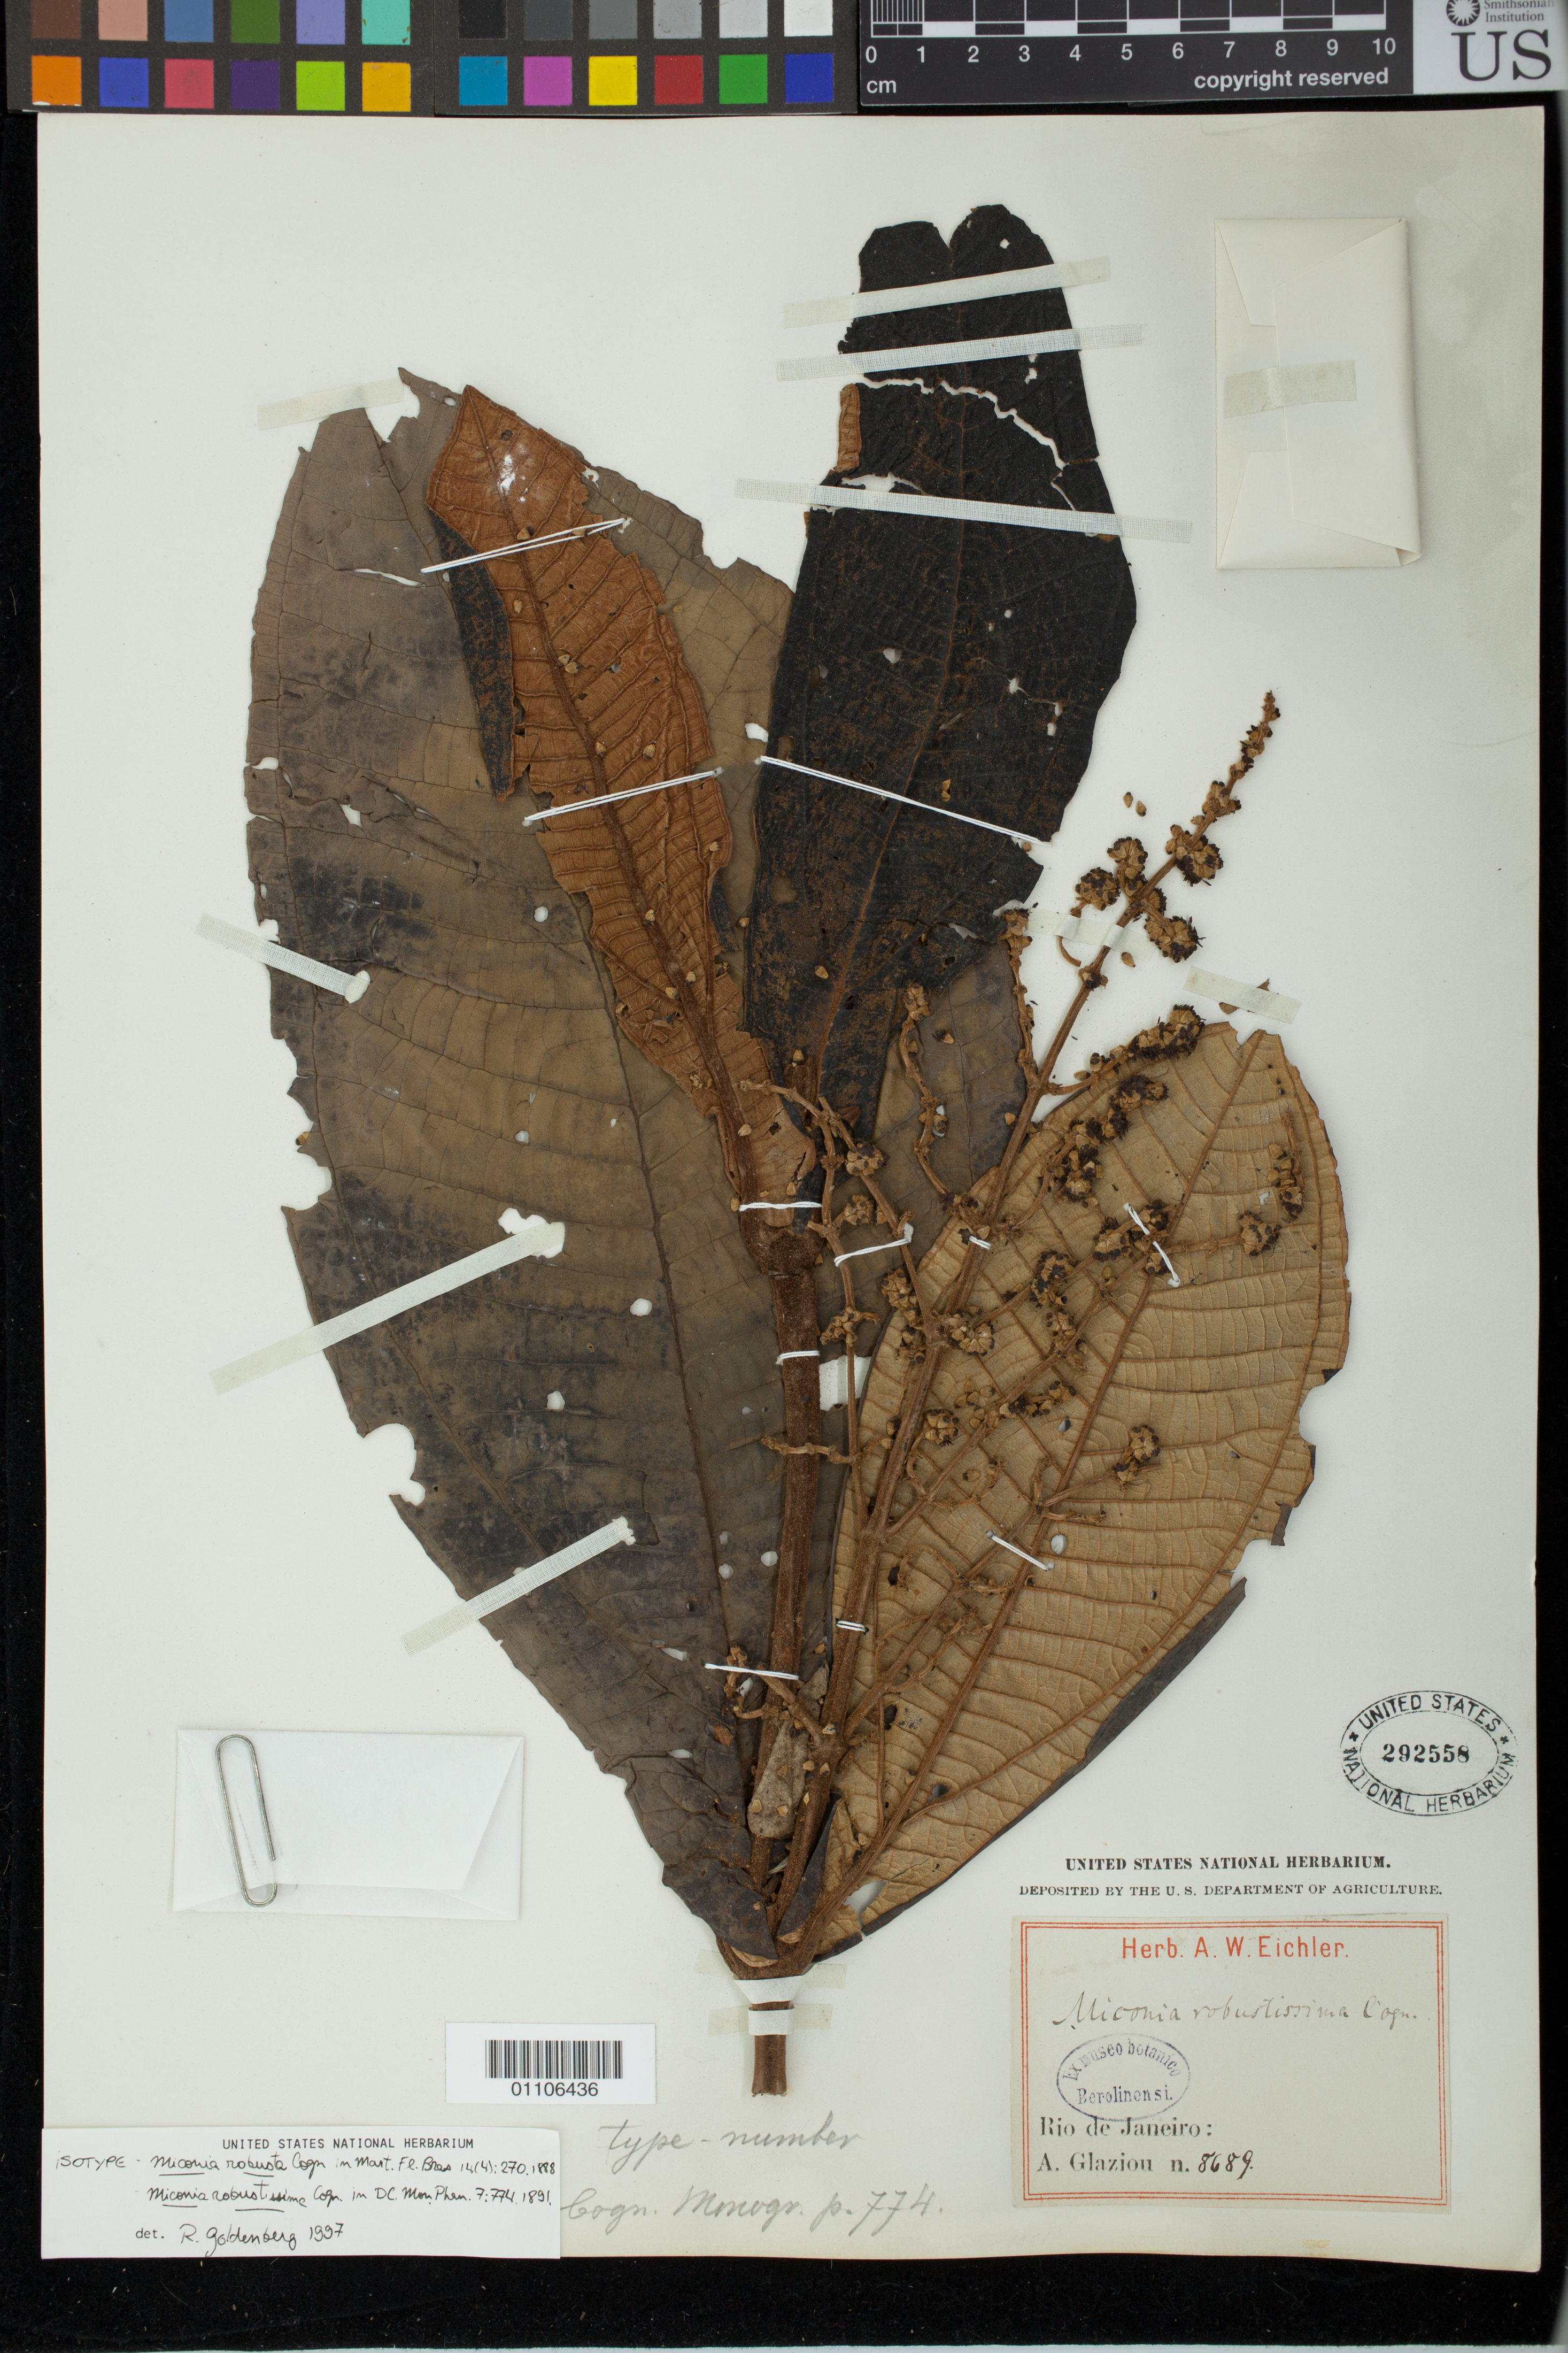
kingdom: Plantae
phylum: Tracheophyta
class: Magnoliopsida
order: Myrtales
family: Melastomataceae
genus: Miconia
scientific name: Miconia robusta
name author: Cogn. in Mart.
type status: Isotype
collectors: A. F. M. Glaziou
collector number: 8689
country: Brazil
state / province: Rio de Janeiro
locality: Rio de Janeiro.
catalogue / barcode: US 292558